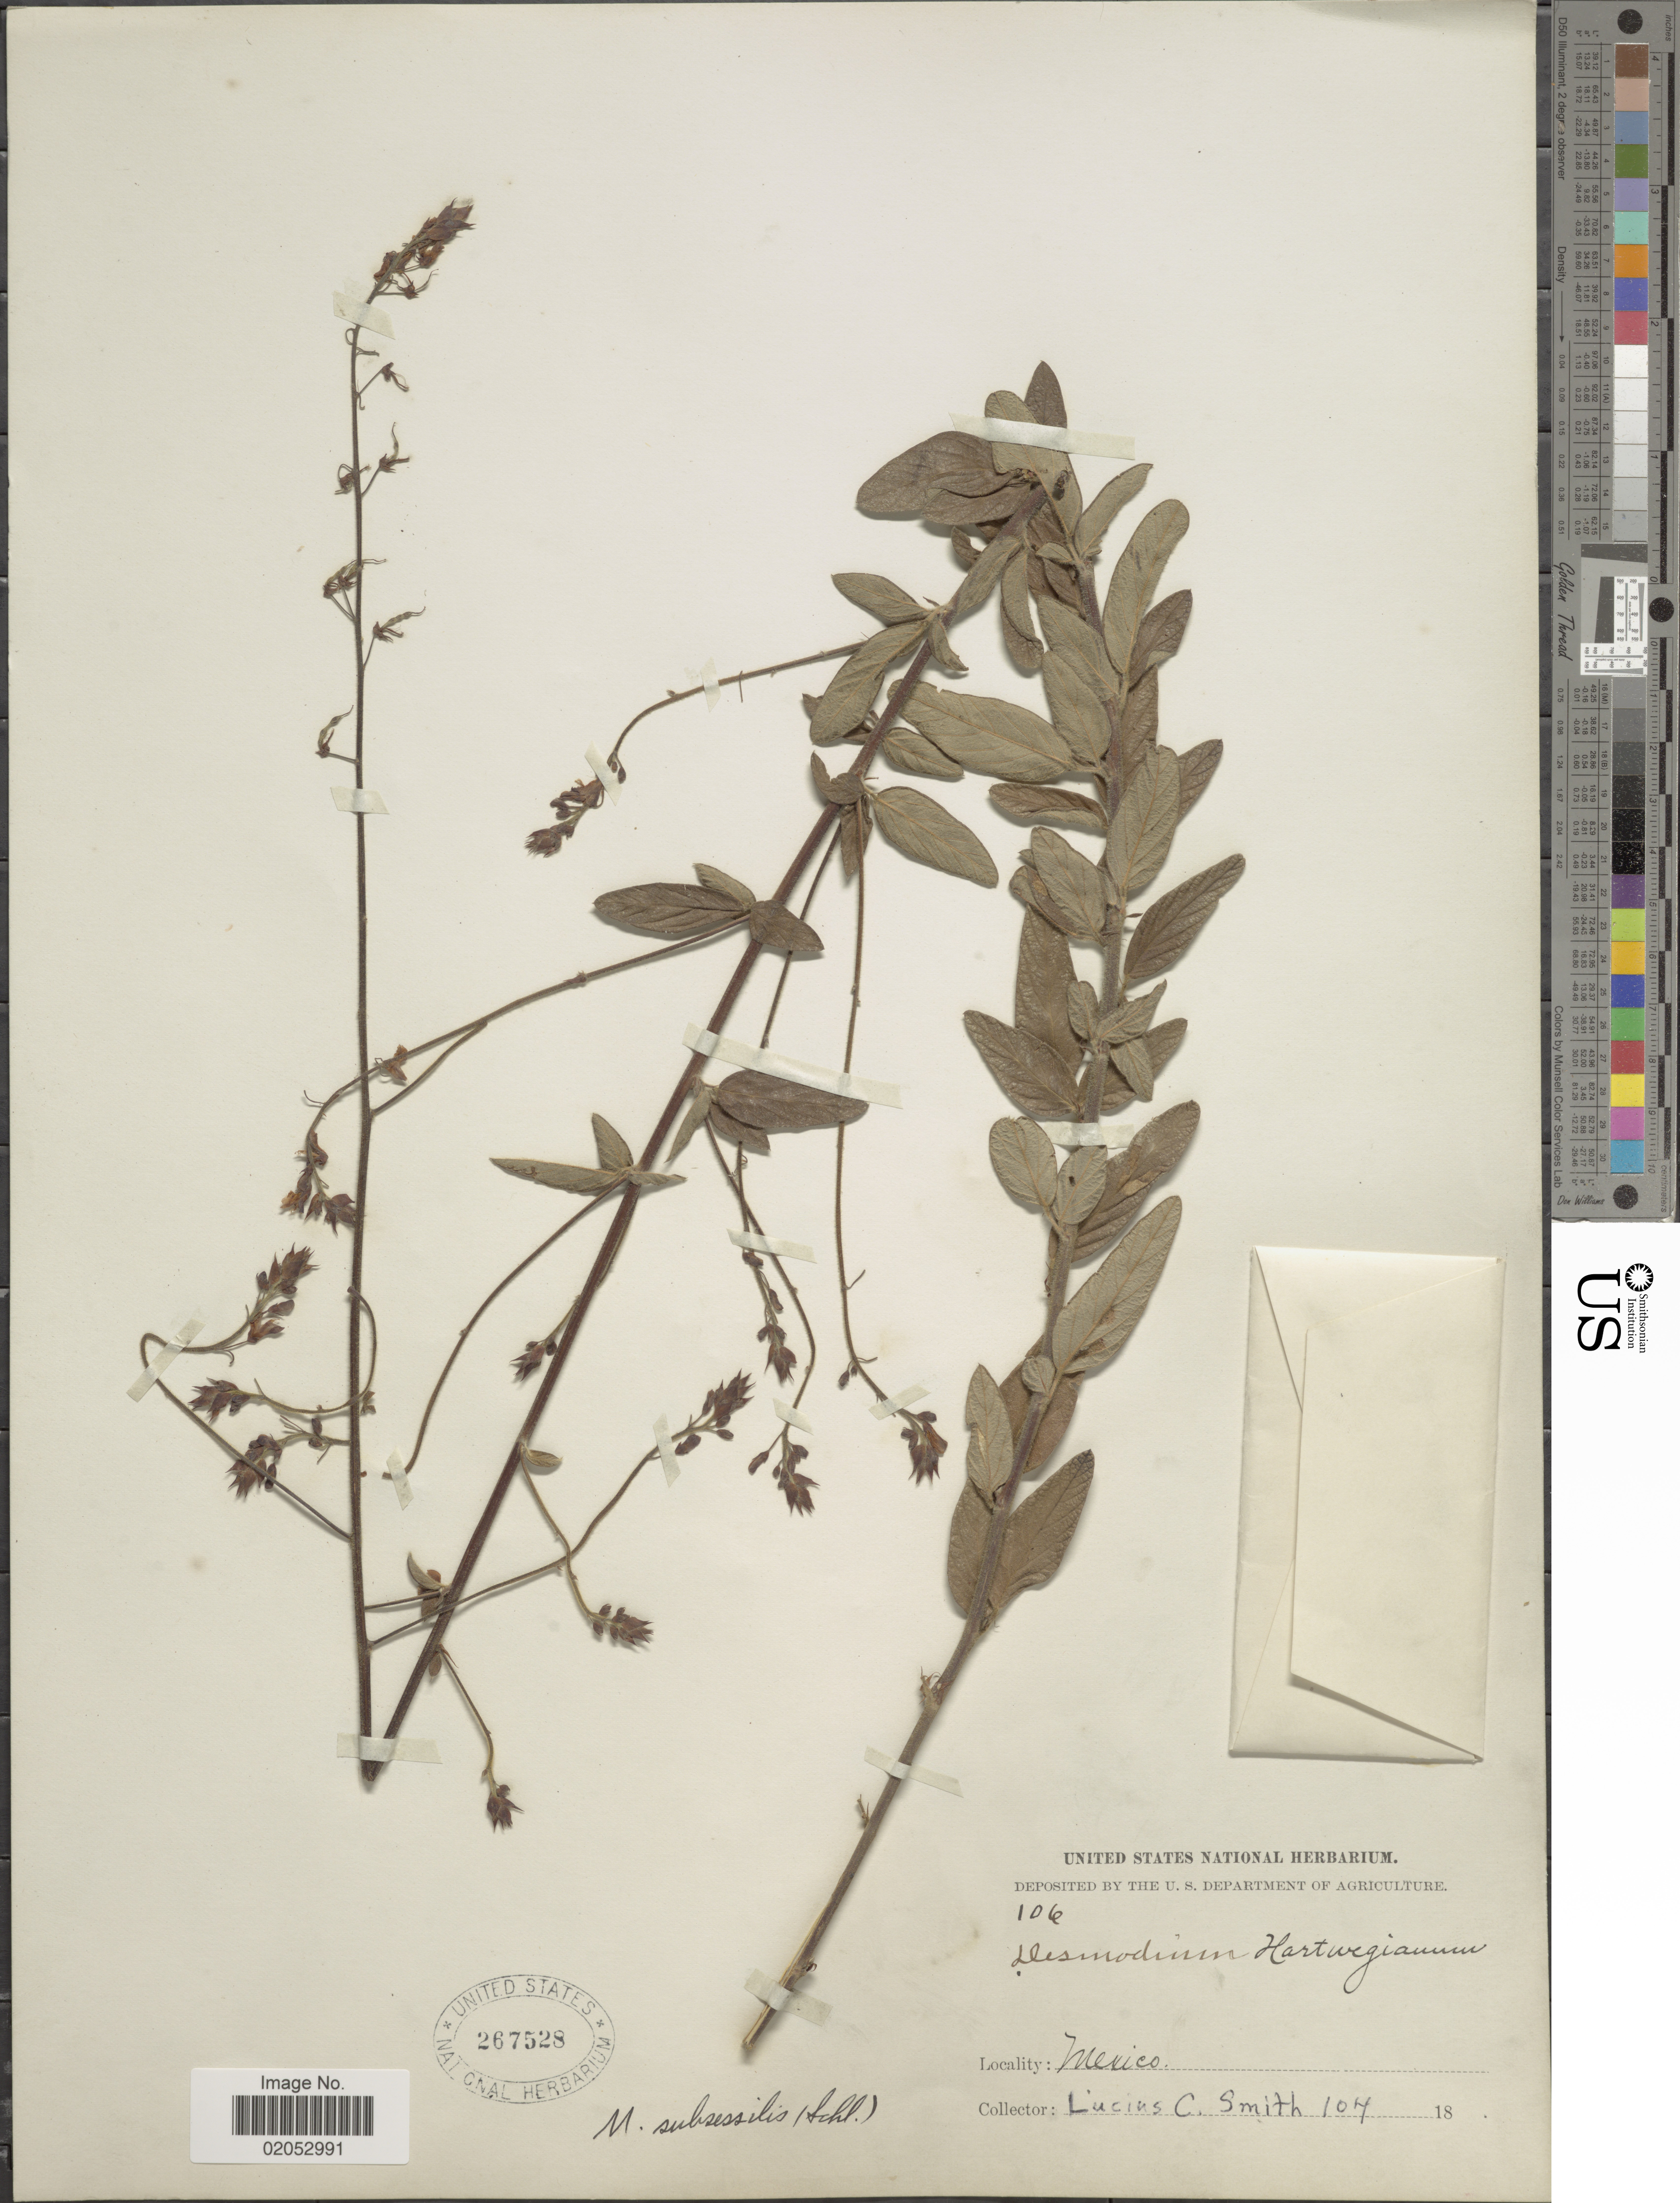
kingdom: Plantae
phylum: Tracheophyta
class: Magnoliopsida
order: Fabales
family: Fabaceae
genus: Desmodium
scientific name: Desmodium subsessile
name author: Seaton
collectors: L. C. Smith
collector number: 104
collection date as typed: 18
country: Mexico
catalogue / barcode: US 267528